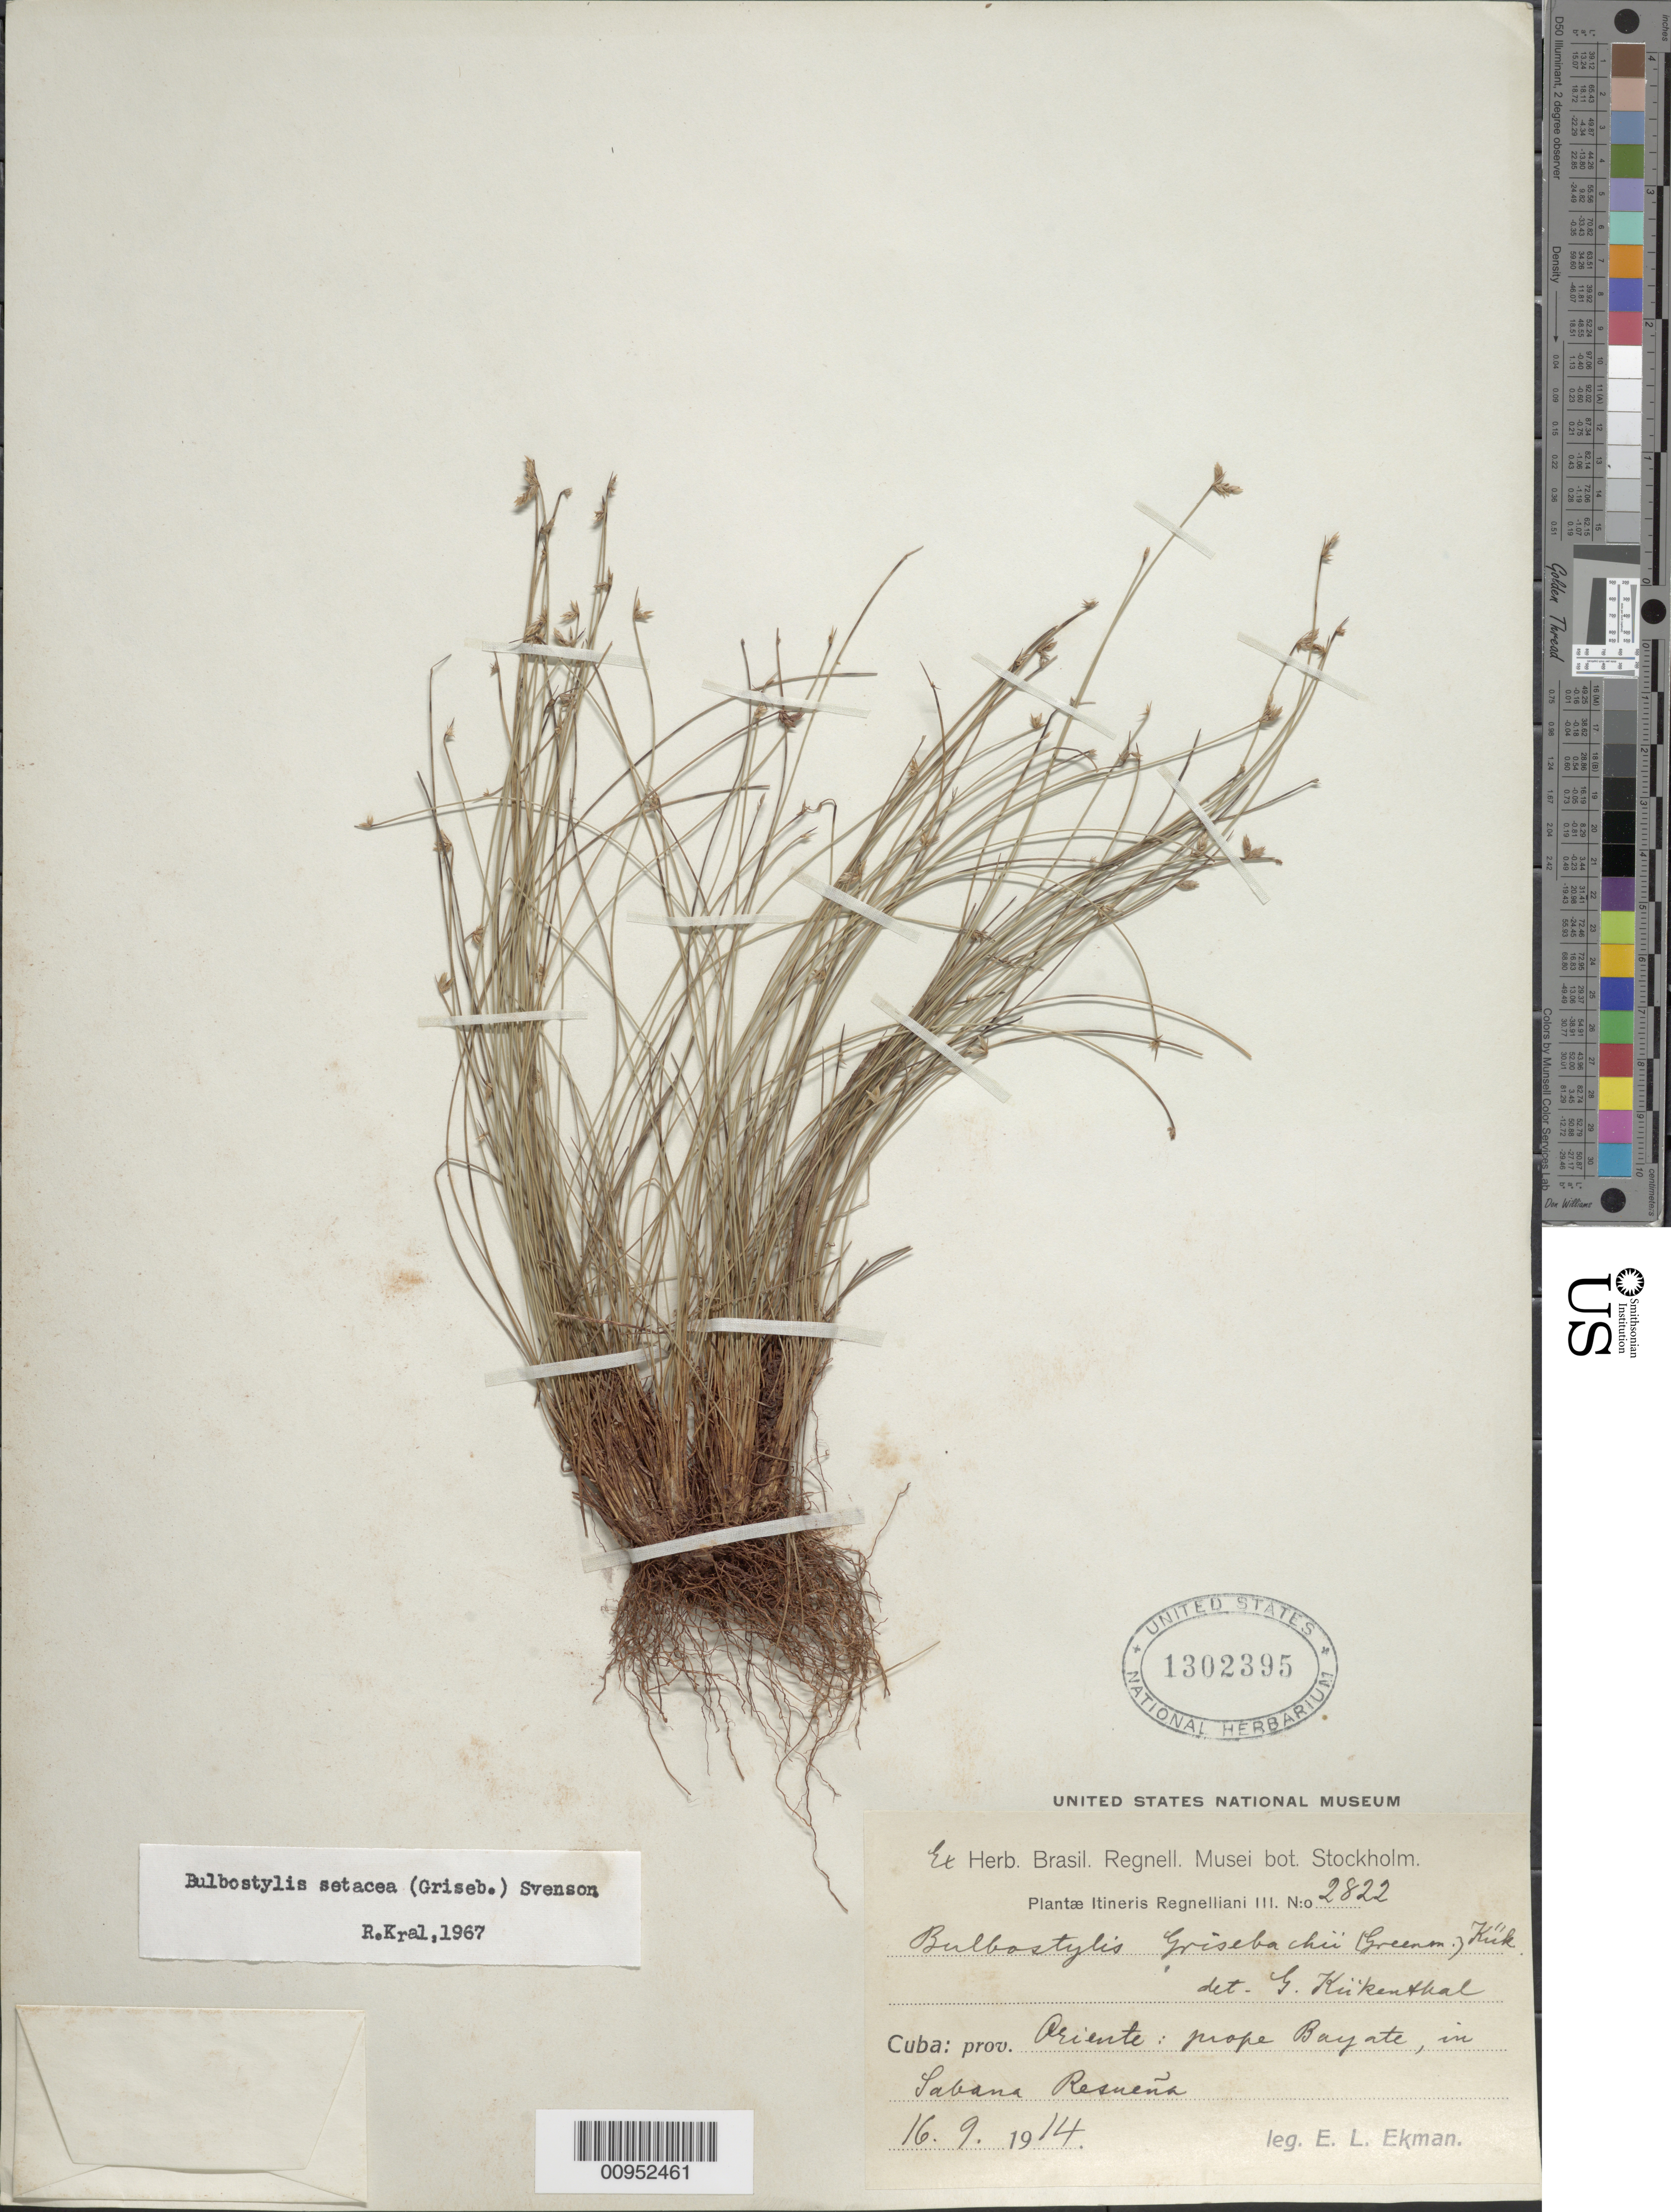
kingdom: Plantae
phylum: Tracheophyta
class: Liliopsida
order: Poales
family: Cyperaceae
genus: Bulbostylis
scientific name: Bulbostylis setacea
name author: (Griseb.) Svenson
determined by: Kral, Robert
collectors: E. L. Ekman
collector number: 2822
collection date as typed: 16 Sep 1914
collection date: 1914-09-16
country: Cuba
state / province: Oriente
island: Cuba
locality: Prope Bayate, in Sabana Resueña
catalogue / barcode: US 1302395